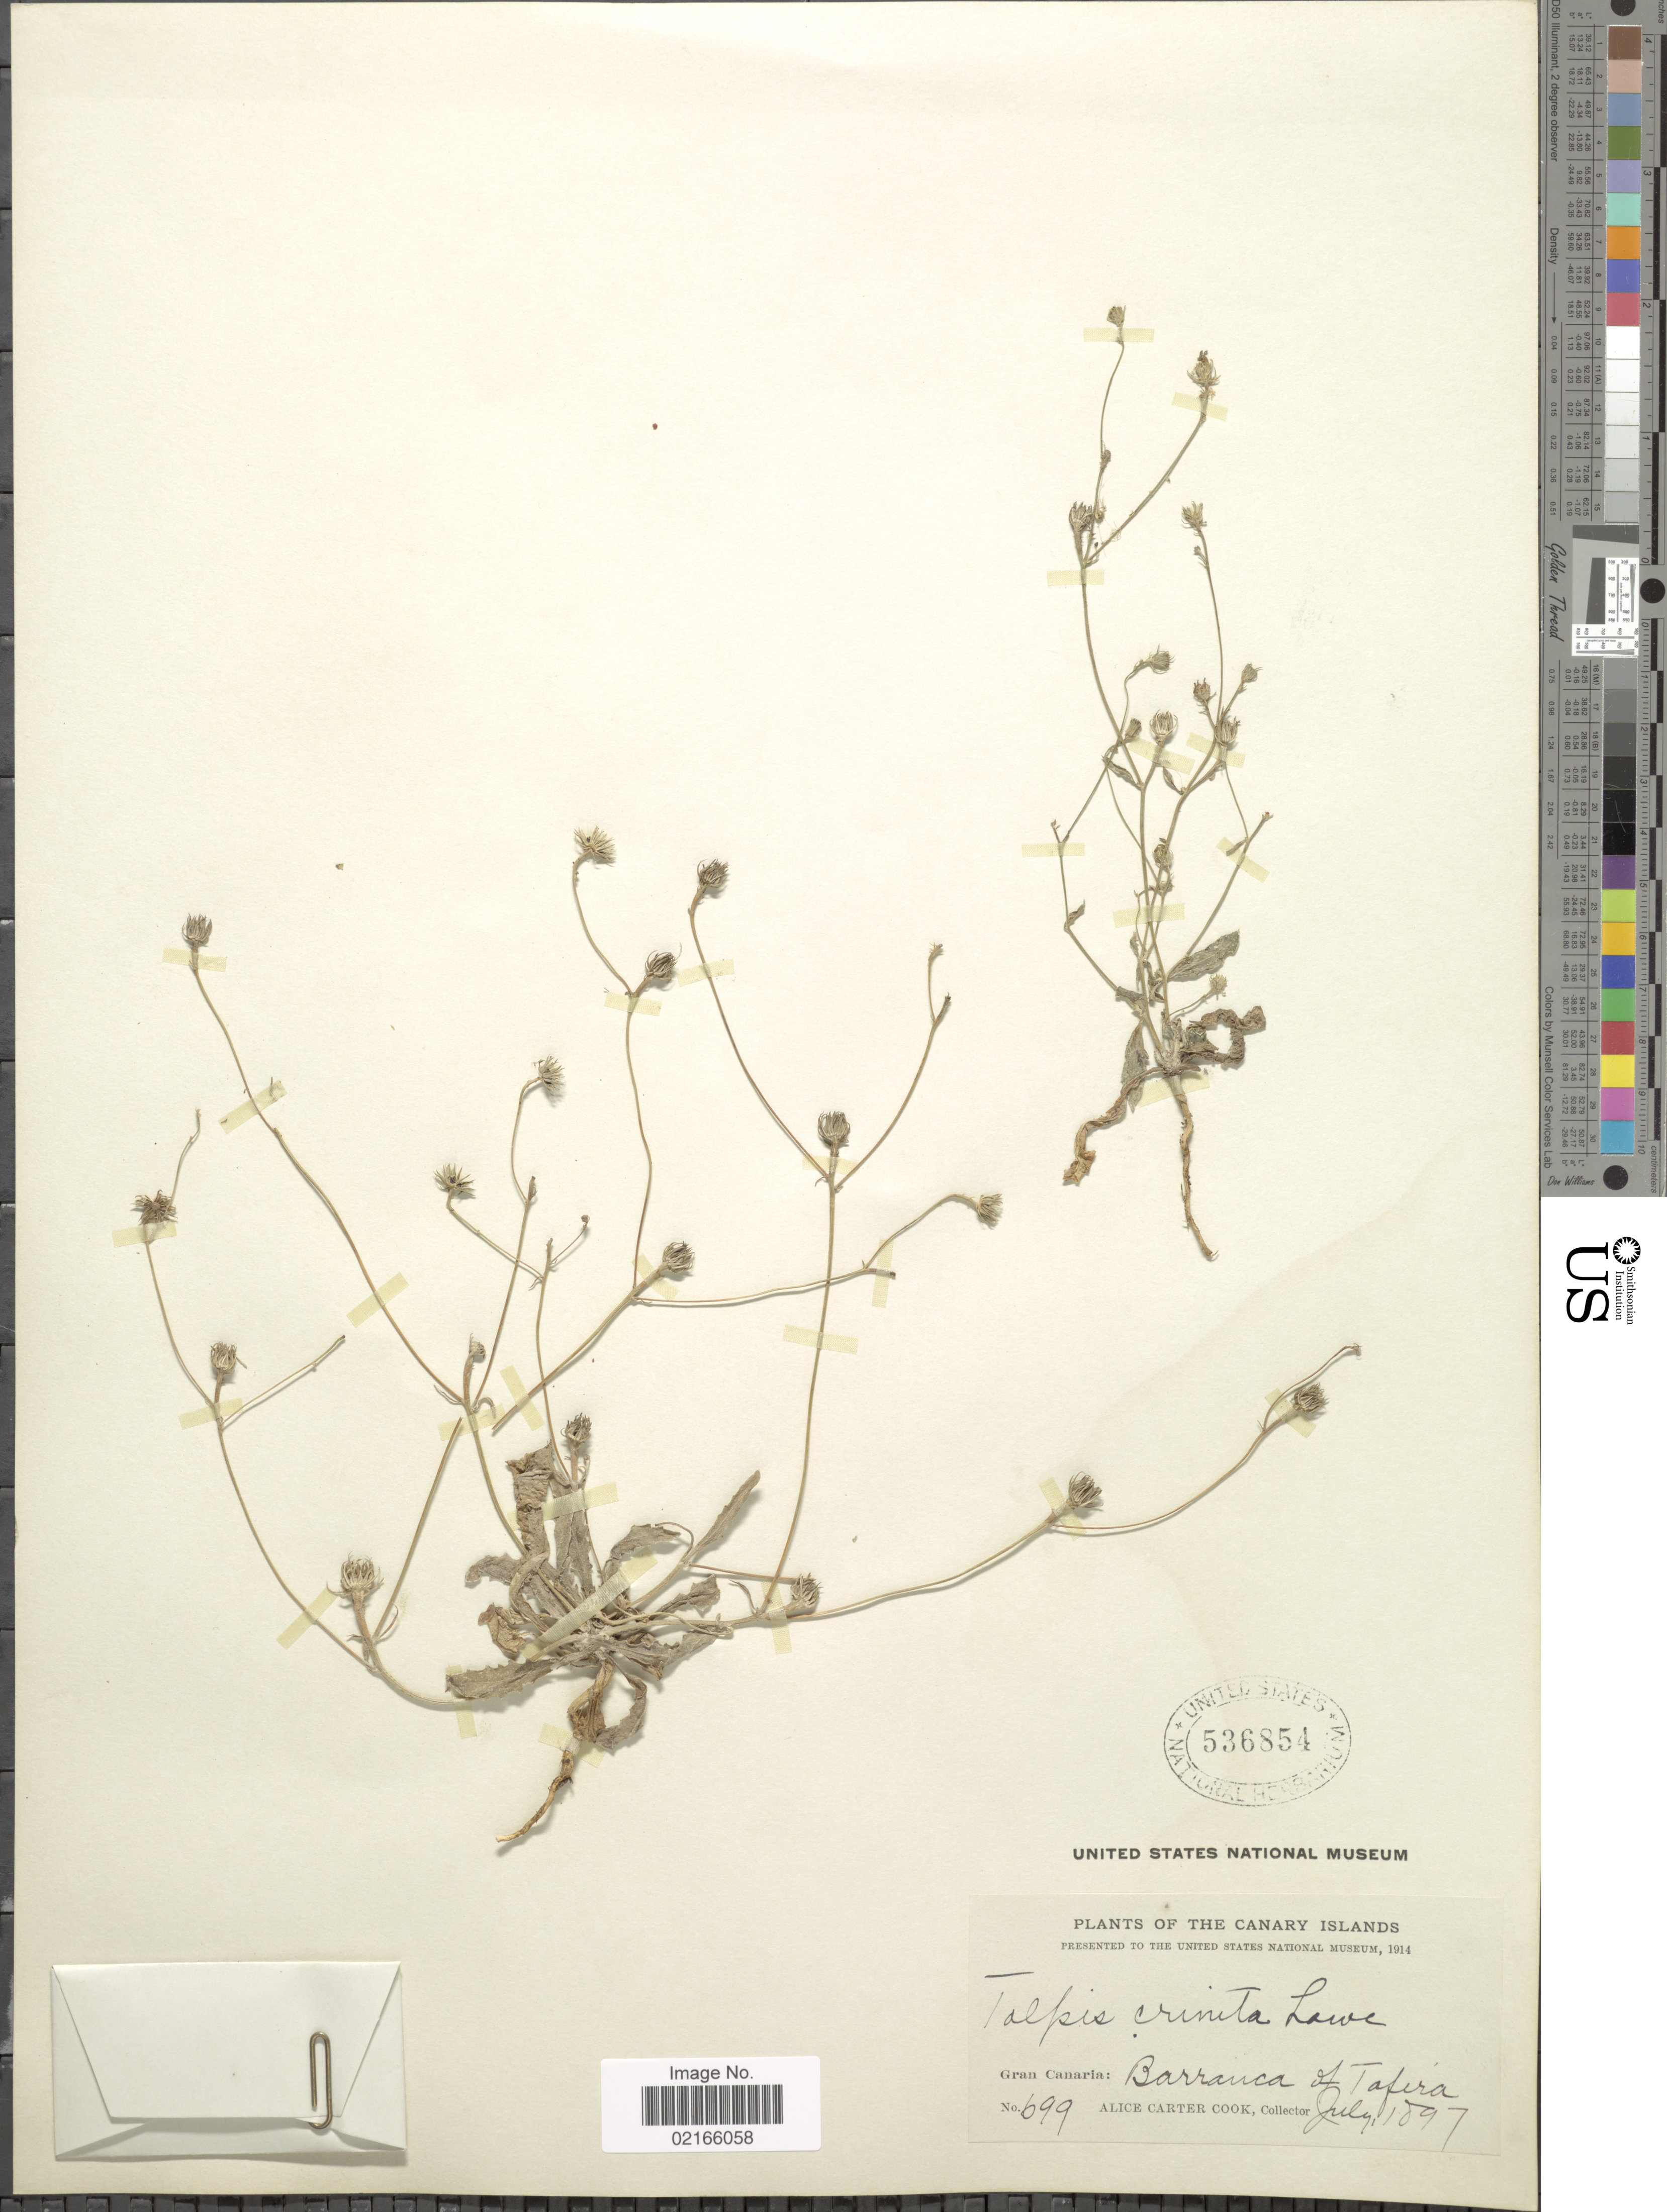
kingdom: Plantae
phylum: Tracheophyta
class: Magnoliopsida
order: Asterales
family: Asteraceae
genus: Tolpis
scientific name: Tolpis barbata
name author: (L.) Gaertn.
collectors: Alice C. Cook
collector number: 699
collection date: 1897-07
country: Spain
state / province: Canarias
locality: Canary Islands, Gran Canaria: Barranca of Tafira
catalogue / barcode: US 536854